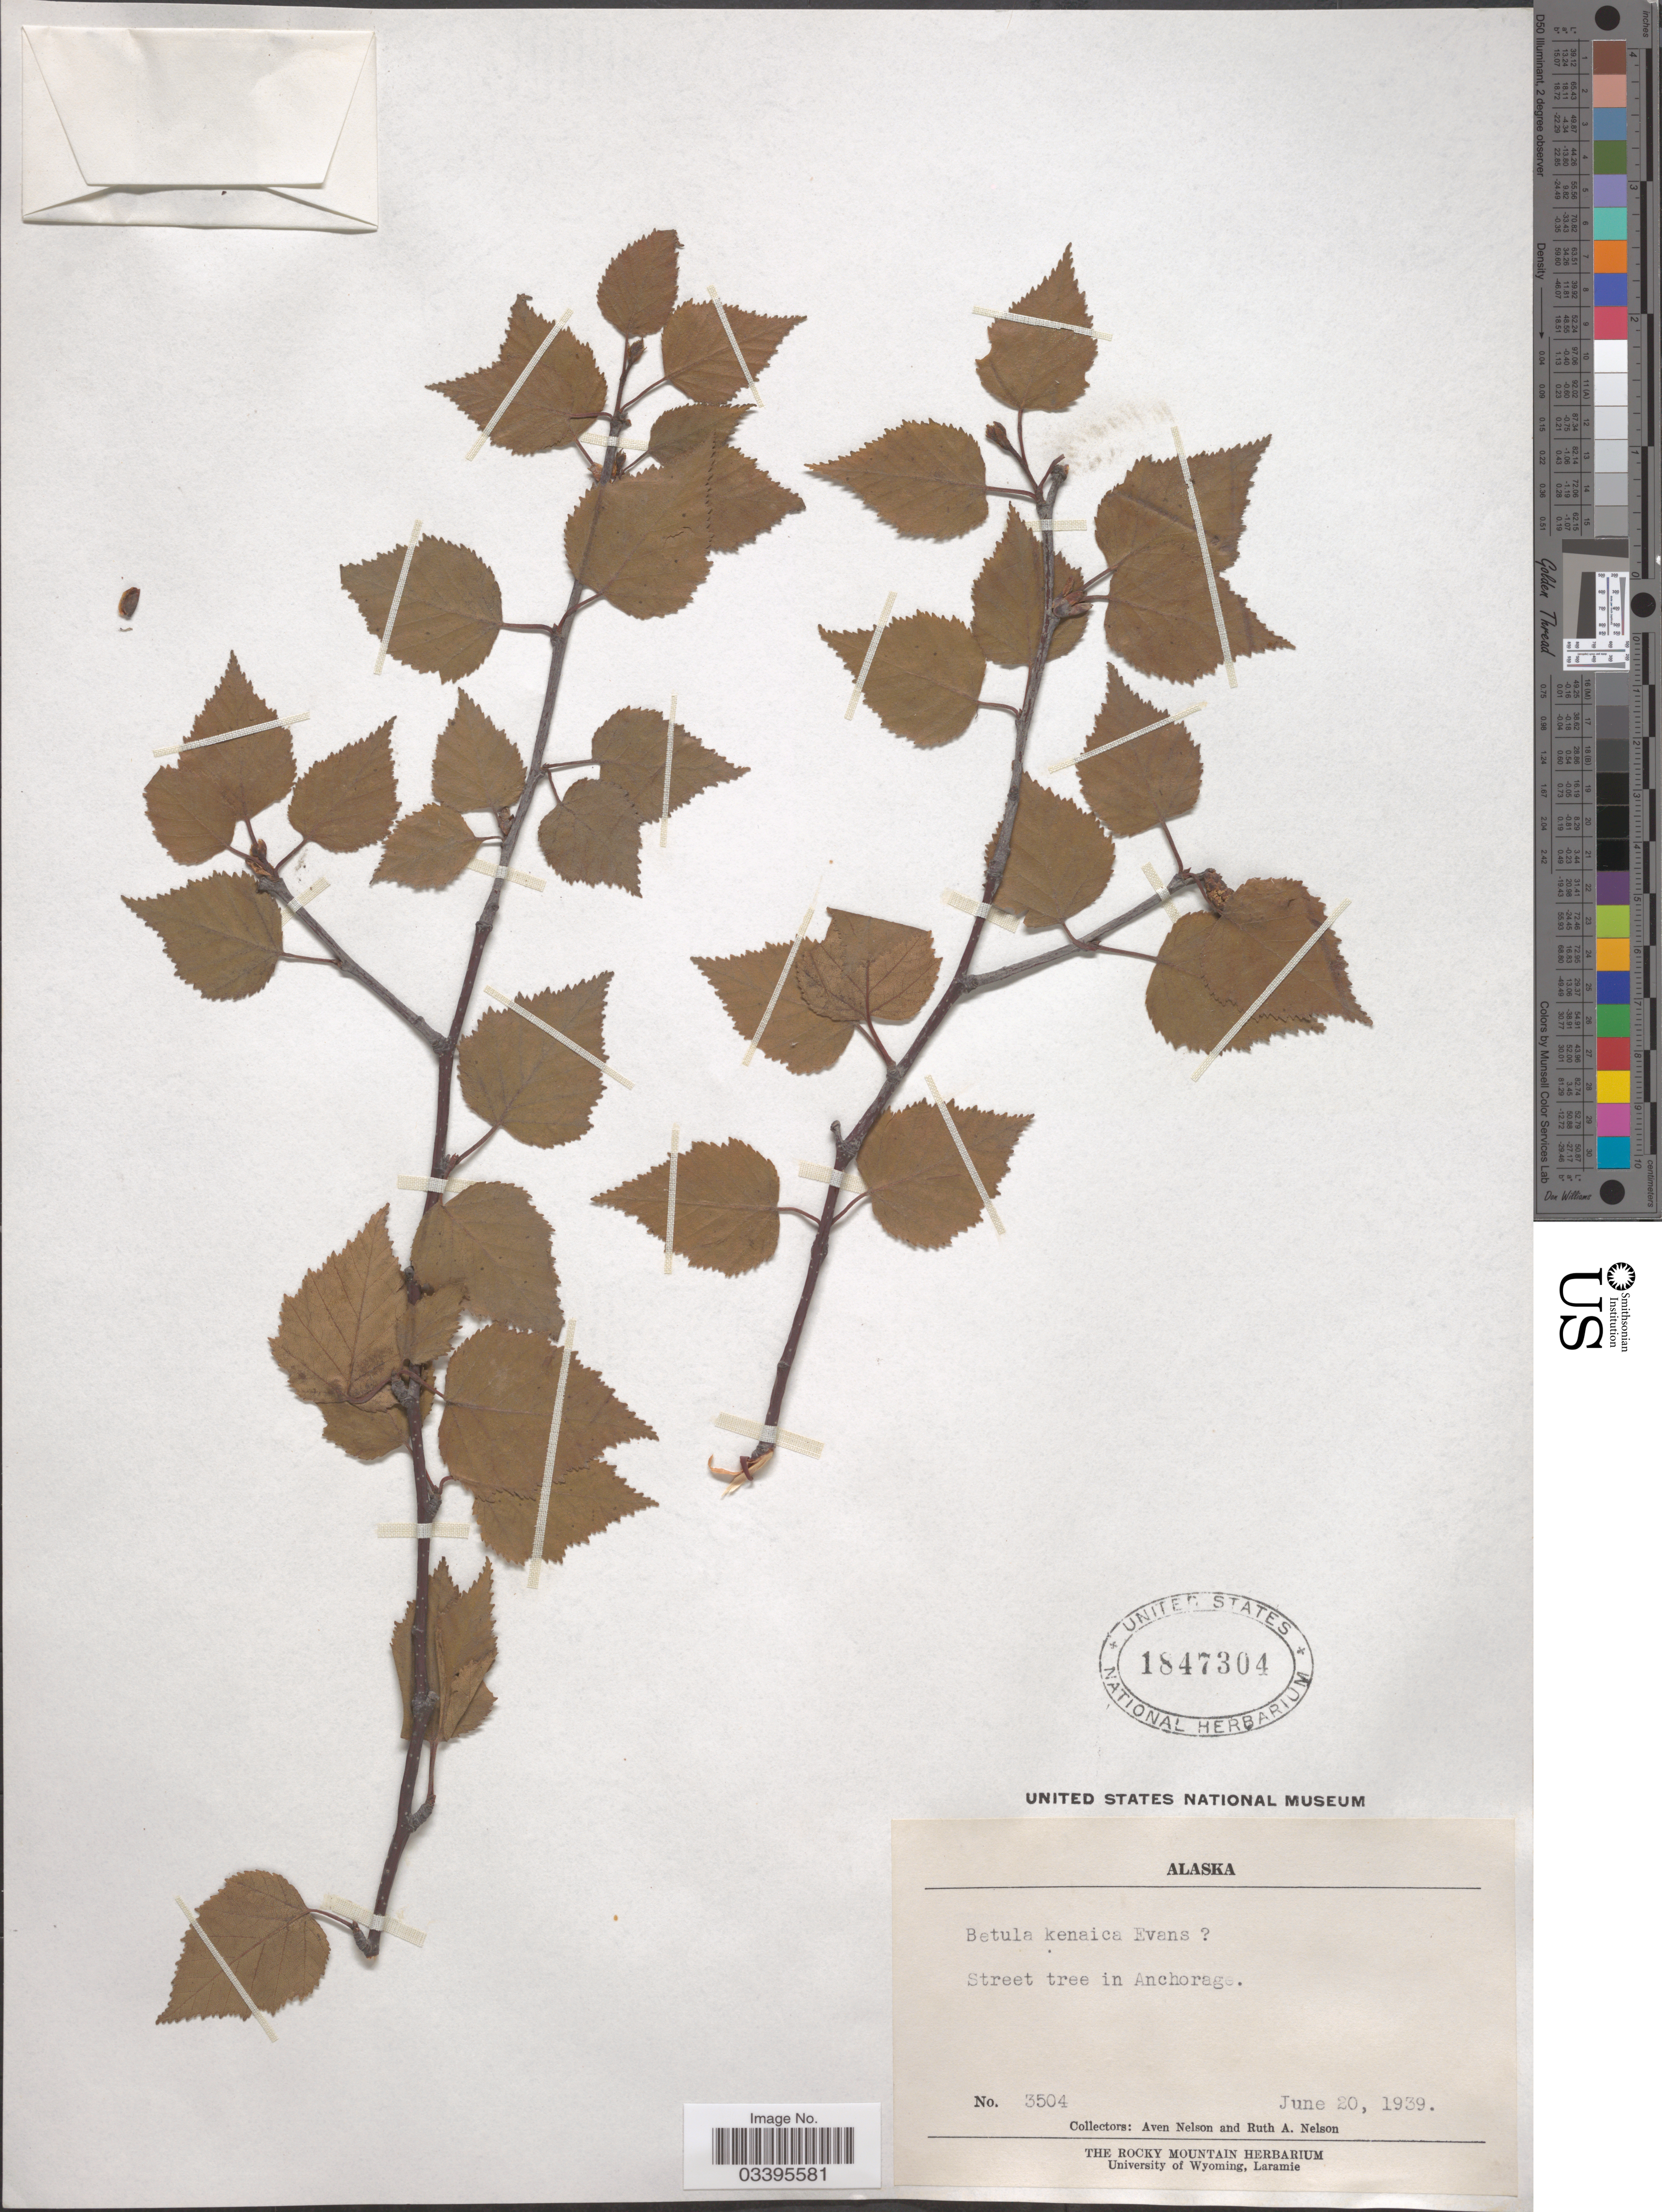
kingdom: Plantae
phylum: Tracheophyta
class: Magnoliopsida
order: Fagales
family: Betulaceae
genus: Betula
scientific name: Betula kenaica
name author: W.H. Evans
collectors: A. Nelson & R. A. Nelson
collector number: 3504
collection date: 1939-06-20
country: United States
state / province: Alaska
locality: Street tree in Anchorage.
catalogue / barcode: US 1847304